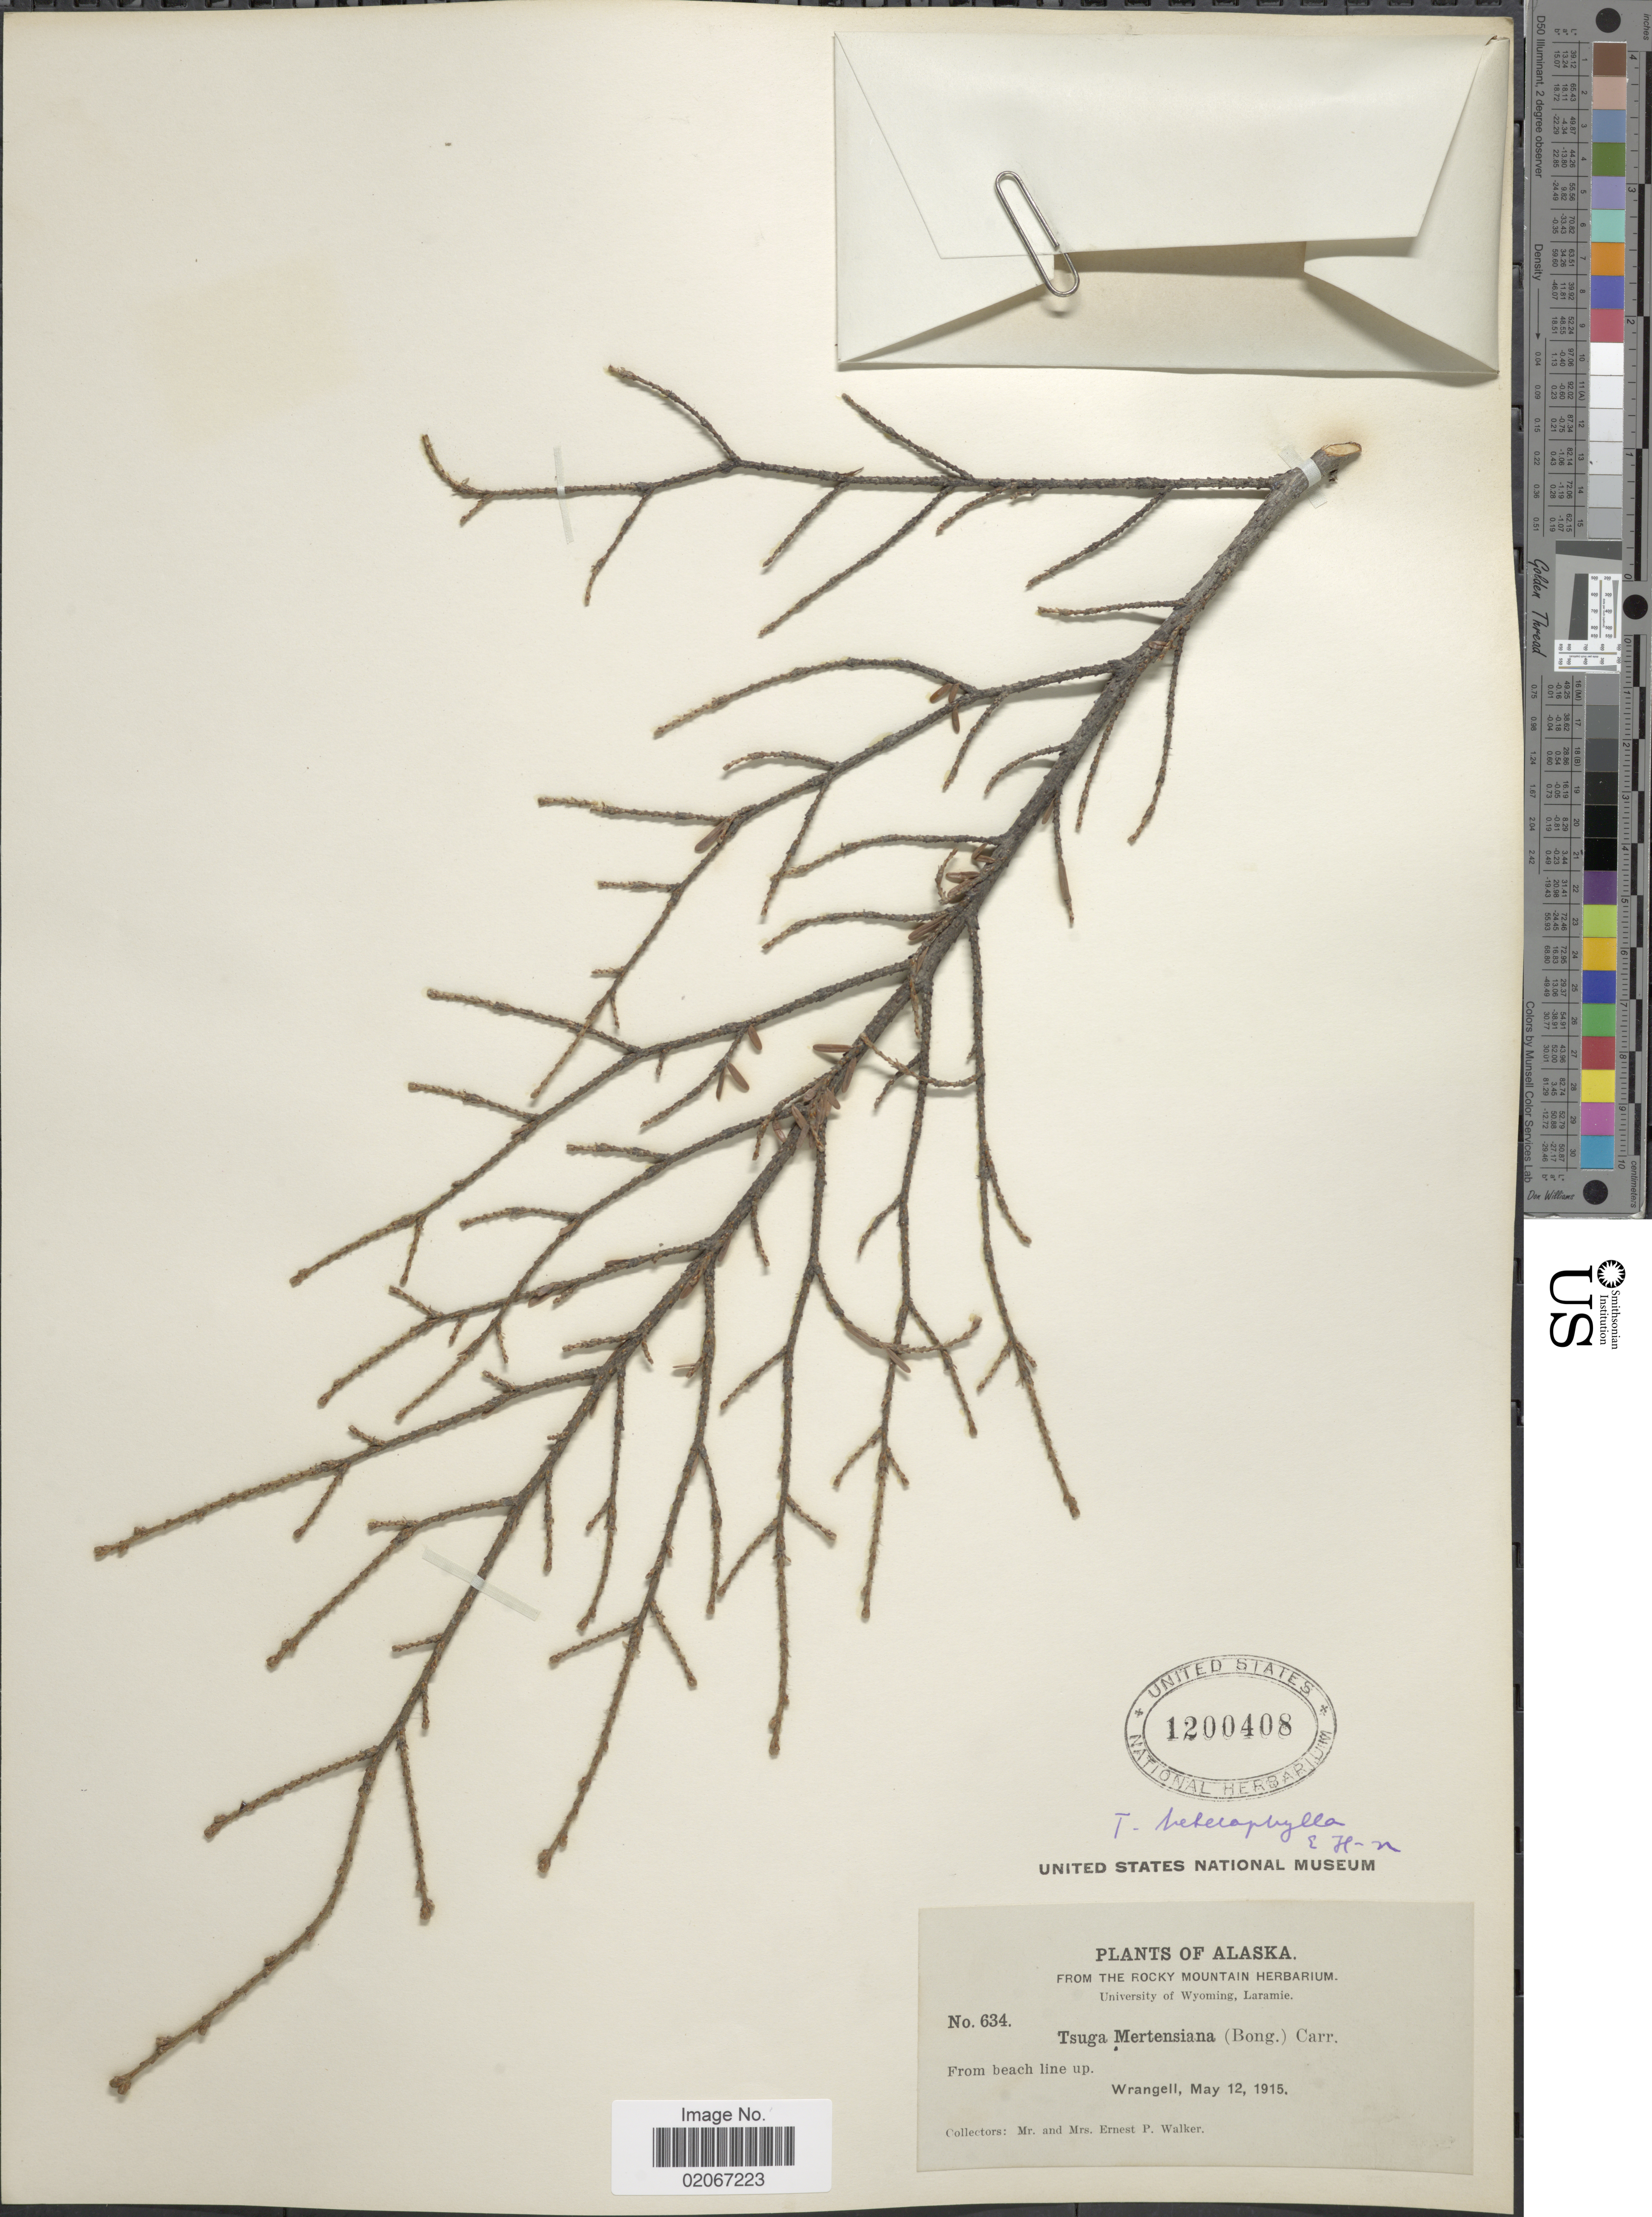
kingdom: Plantae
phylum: Tracheophyta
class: Pinopsida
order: Pinales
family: Pinaceae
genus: Tsuga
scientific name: Tsuga heterophylla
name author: (Raf.) Sarg.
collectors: E. P. Walker & E. Walker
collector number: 634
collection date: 1915-05-12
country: United States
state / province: Alaska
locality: From beach line up. Wrangell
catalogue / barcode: US 1200408